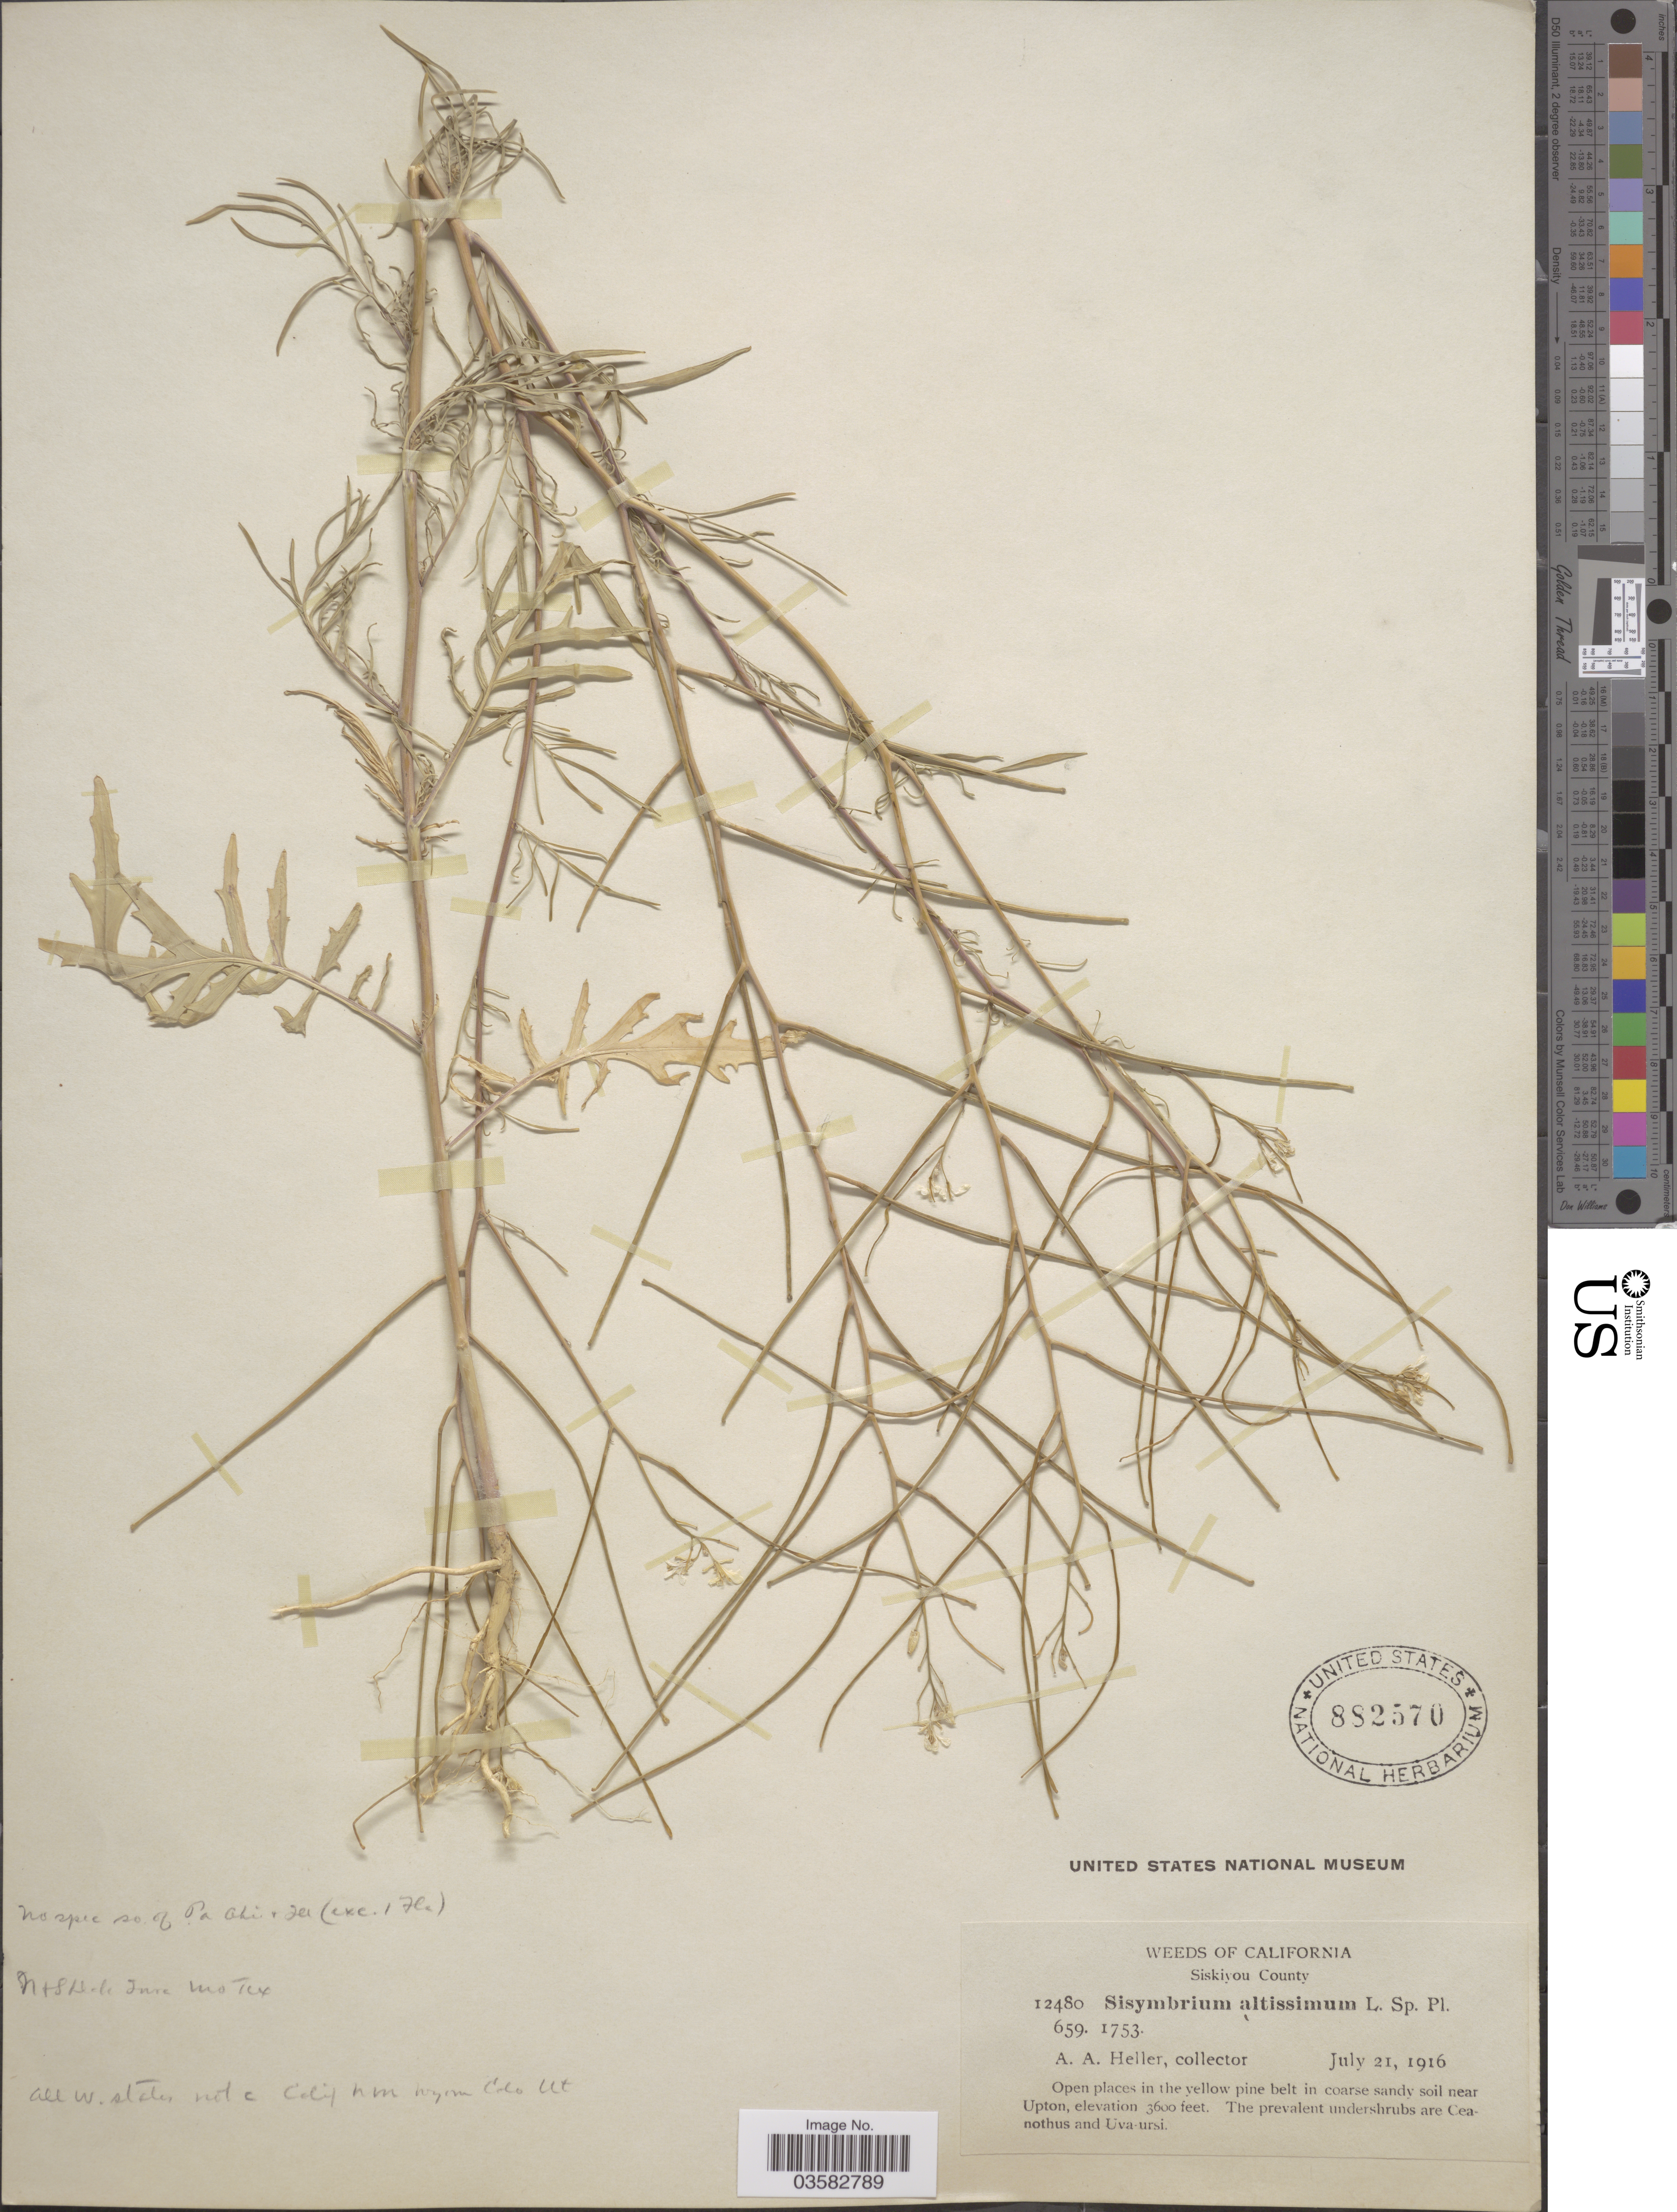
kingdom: Plantae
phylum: Tracheophyta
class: Magnoliopsida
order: Brassicales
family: Brassicaceae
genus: Sisymbrium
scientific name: Sisymbrium altissimum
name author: L.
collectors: A. A. Heller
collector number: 12480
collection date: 1916-07-21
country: United States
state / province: California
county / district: Siskiyou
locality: Siskiyou County. Open places in the yellow pine belt in coarse sandy soil near Upton.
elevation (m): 1097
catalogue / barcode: US 882570